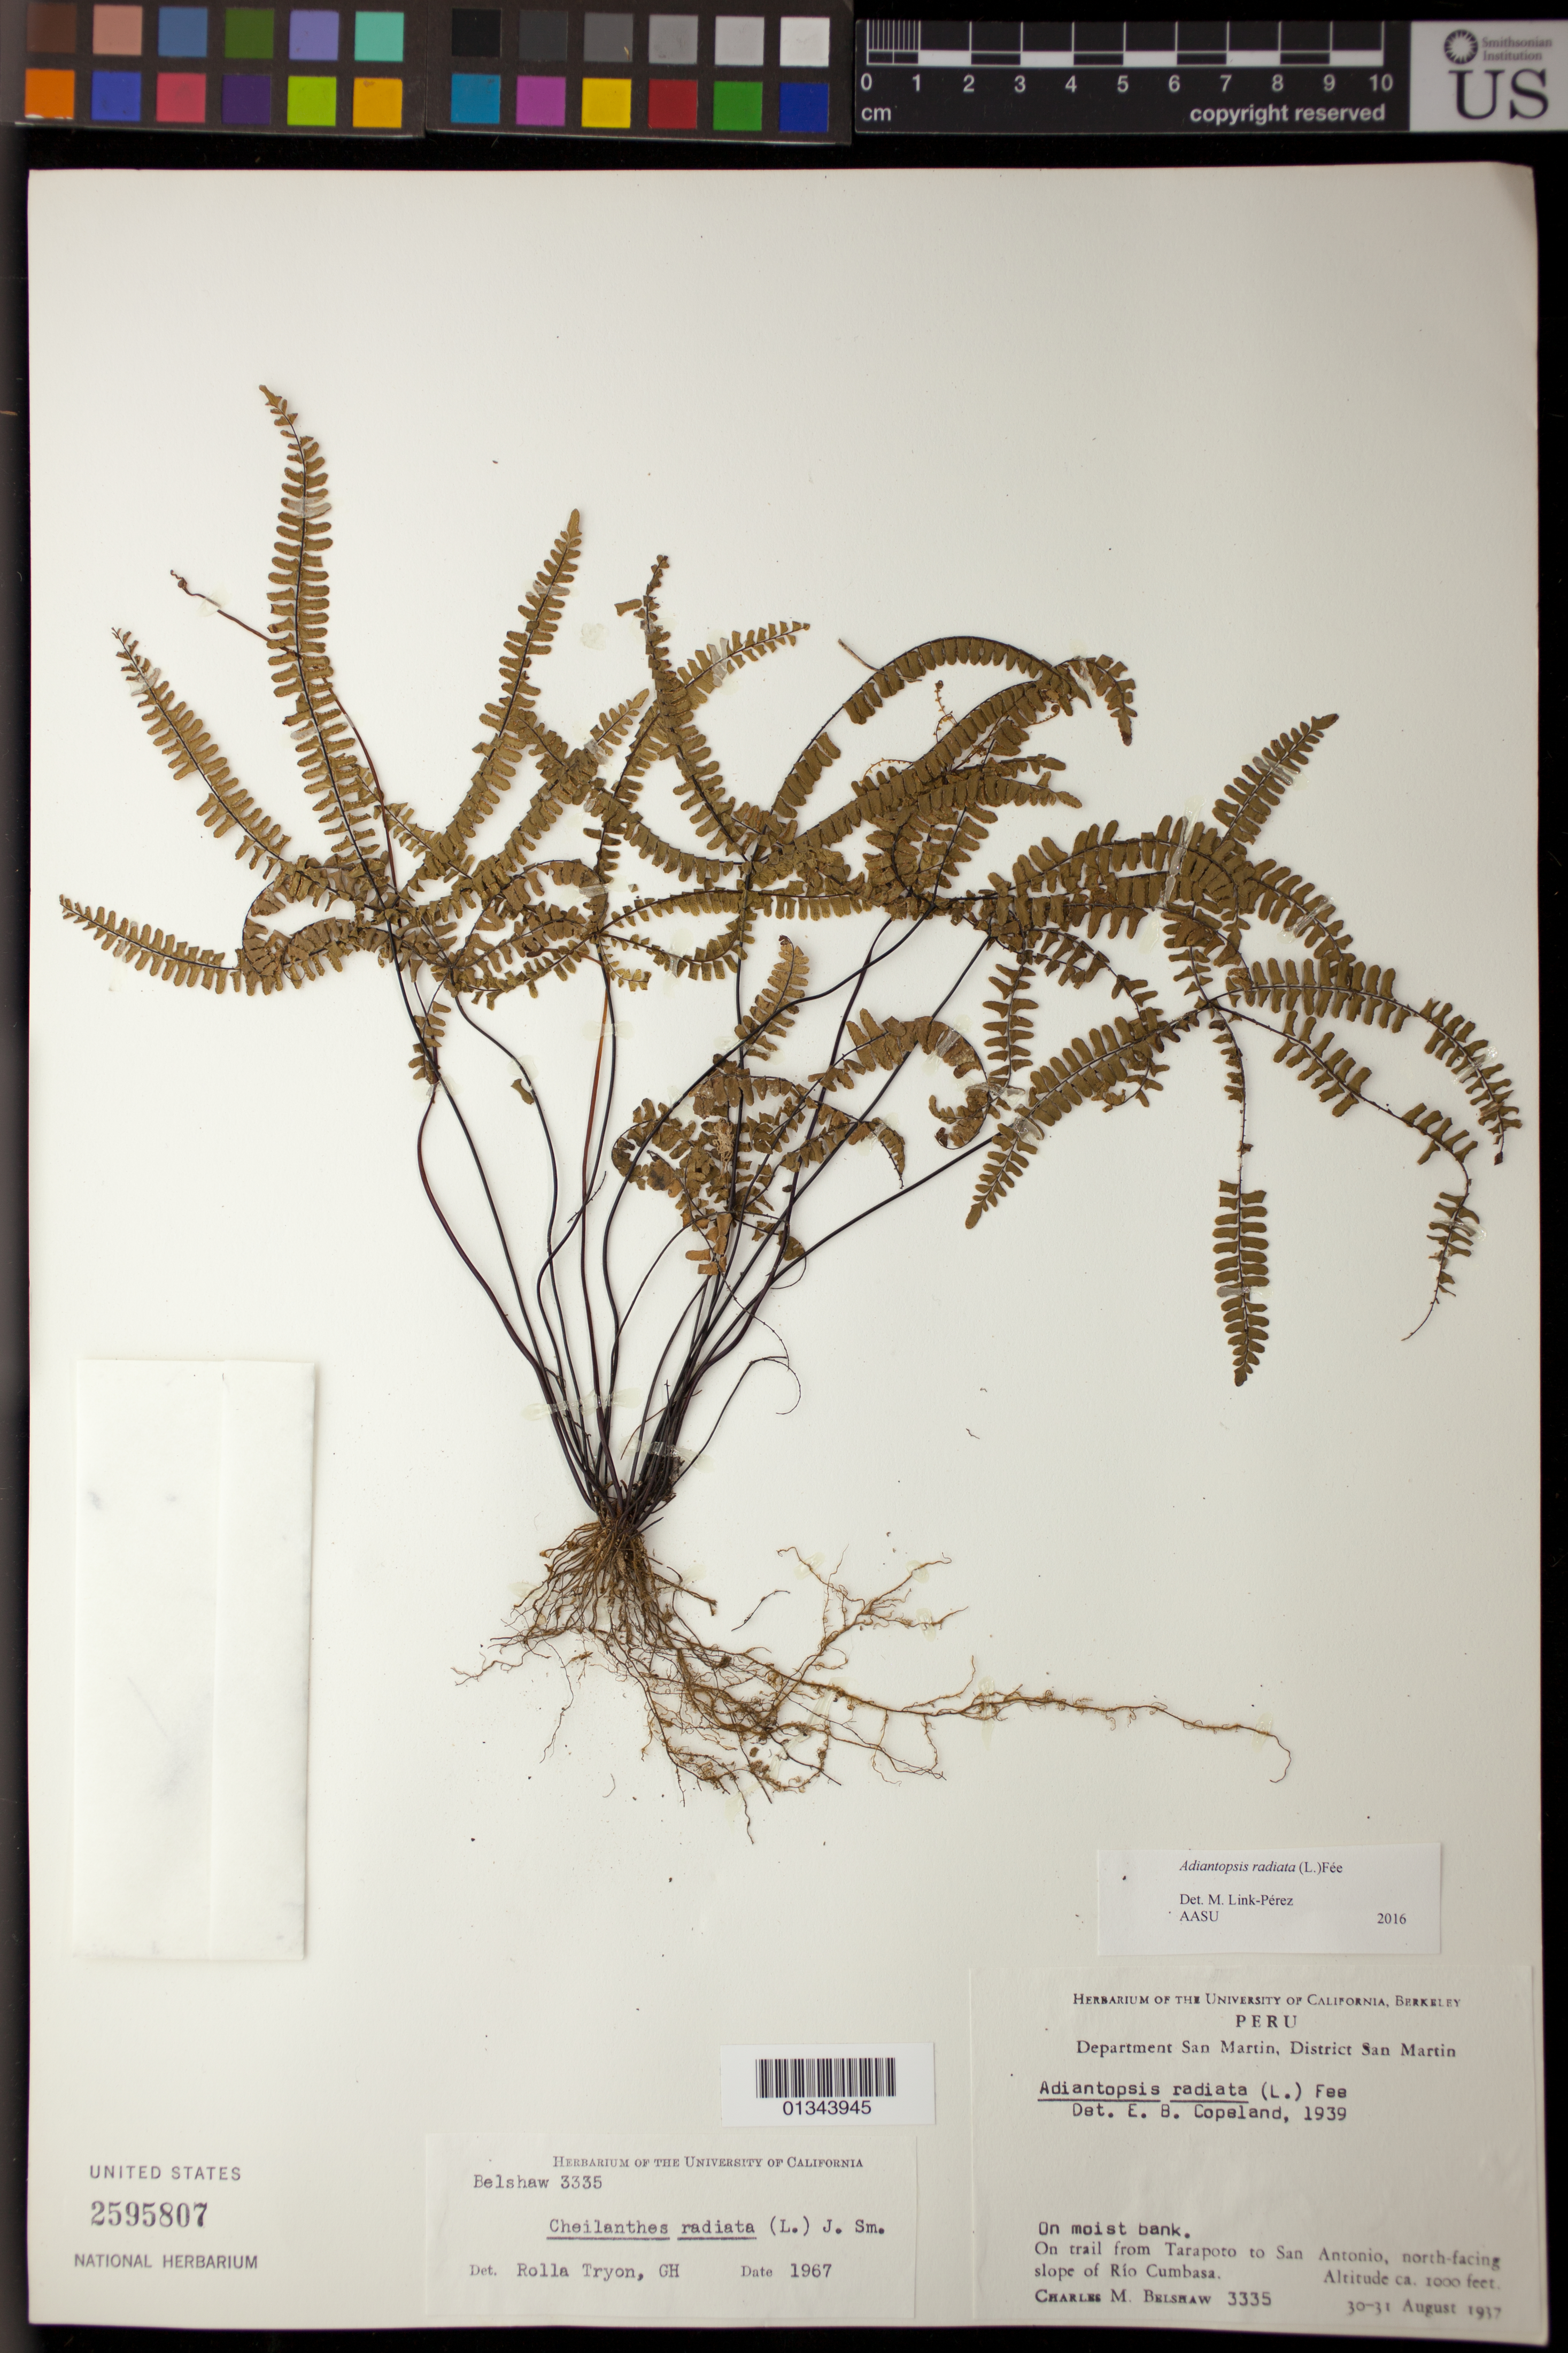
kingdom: Plantae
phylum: Tracheophyta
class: Polypodiopsida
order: Polypodiales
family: Pteridaceae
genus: Adiantopsis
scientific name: Adiantopsis radiata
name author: (L.) Fée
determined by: Link-Perez, Melanie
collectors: C. Shaw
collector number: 3335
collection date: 1937-08-30/1937-08-31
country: Peru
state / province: San Martín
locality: on trail from Tarapoto to San Antonio, north-facing slope of Río Cumbasa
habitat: On moist bank.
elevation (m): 305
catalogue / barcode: US 2595807